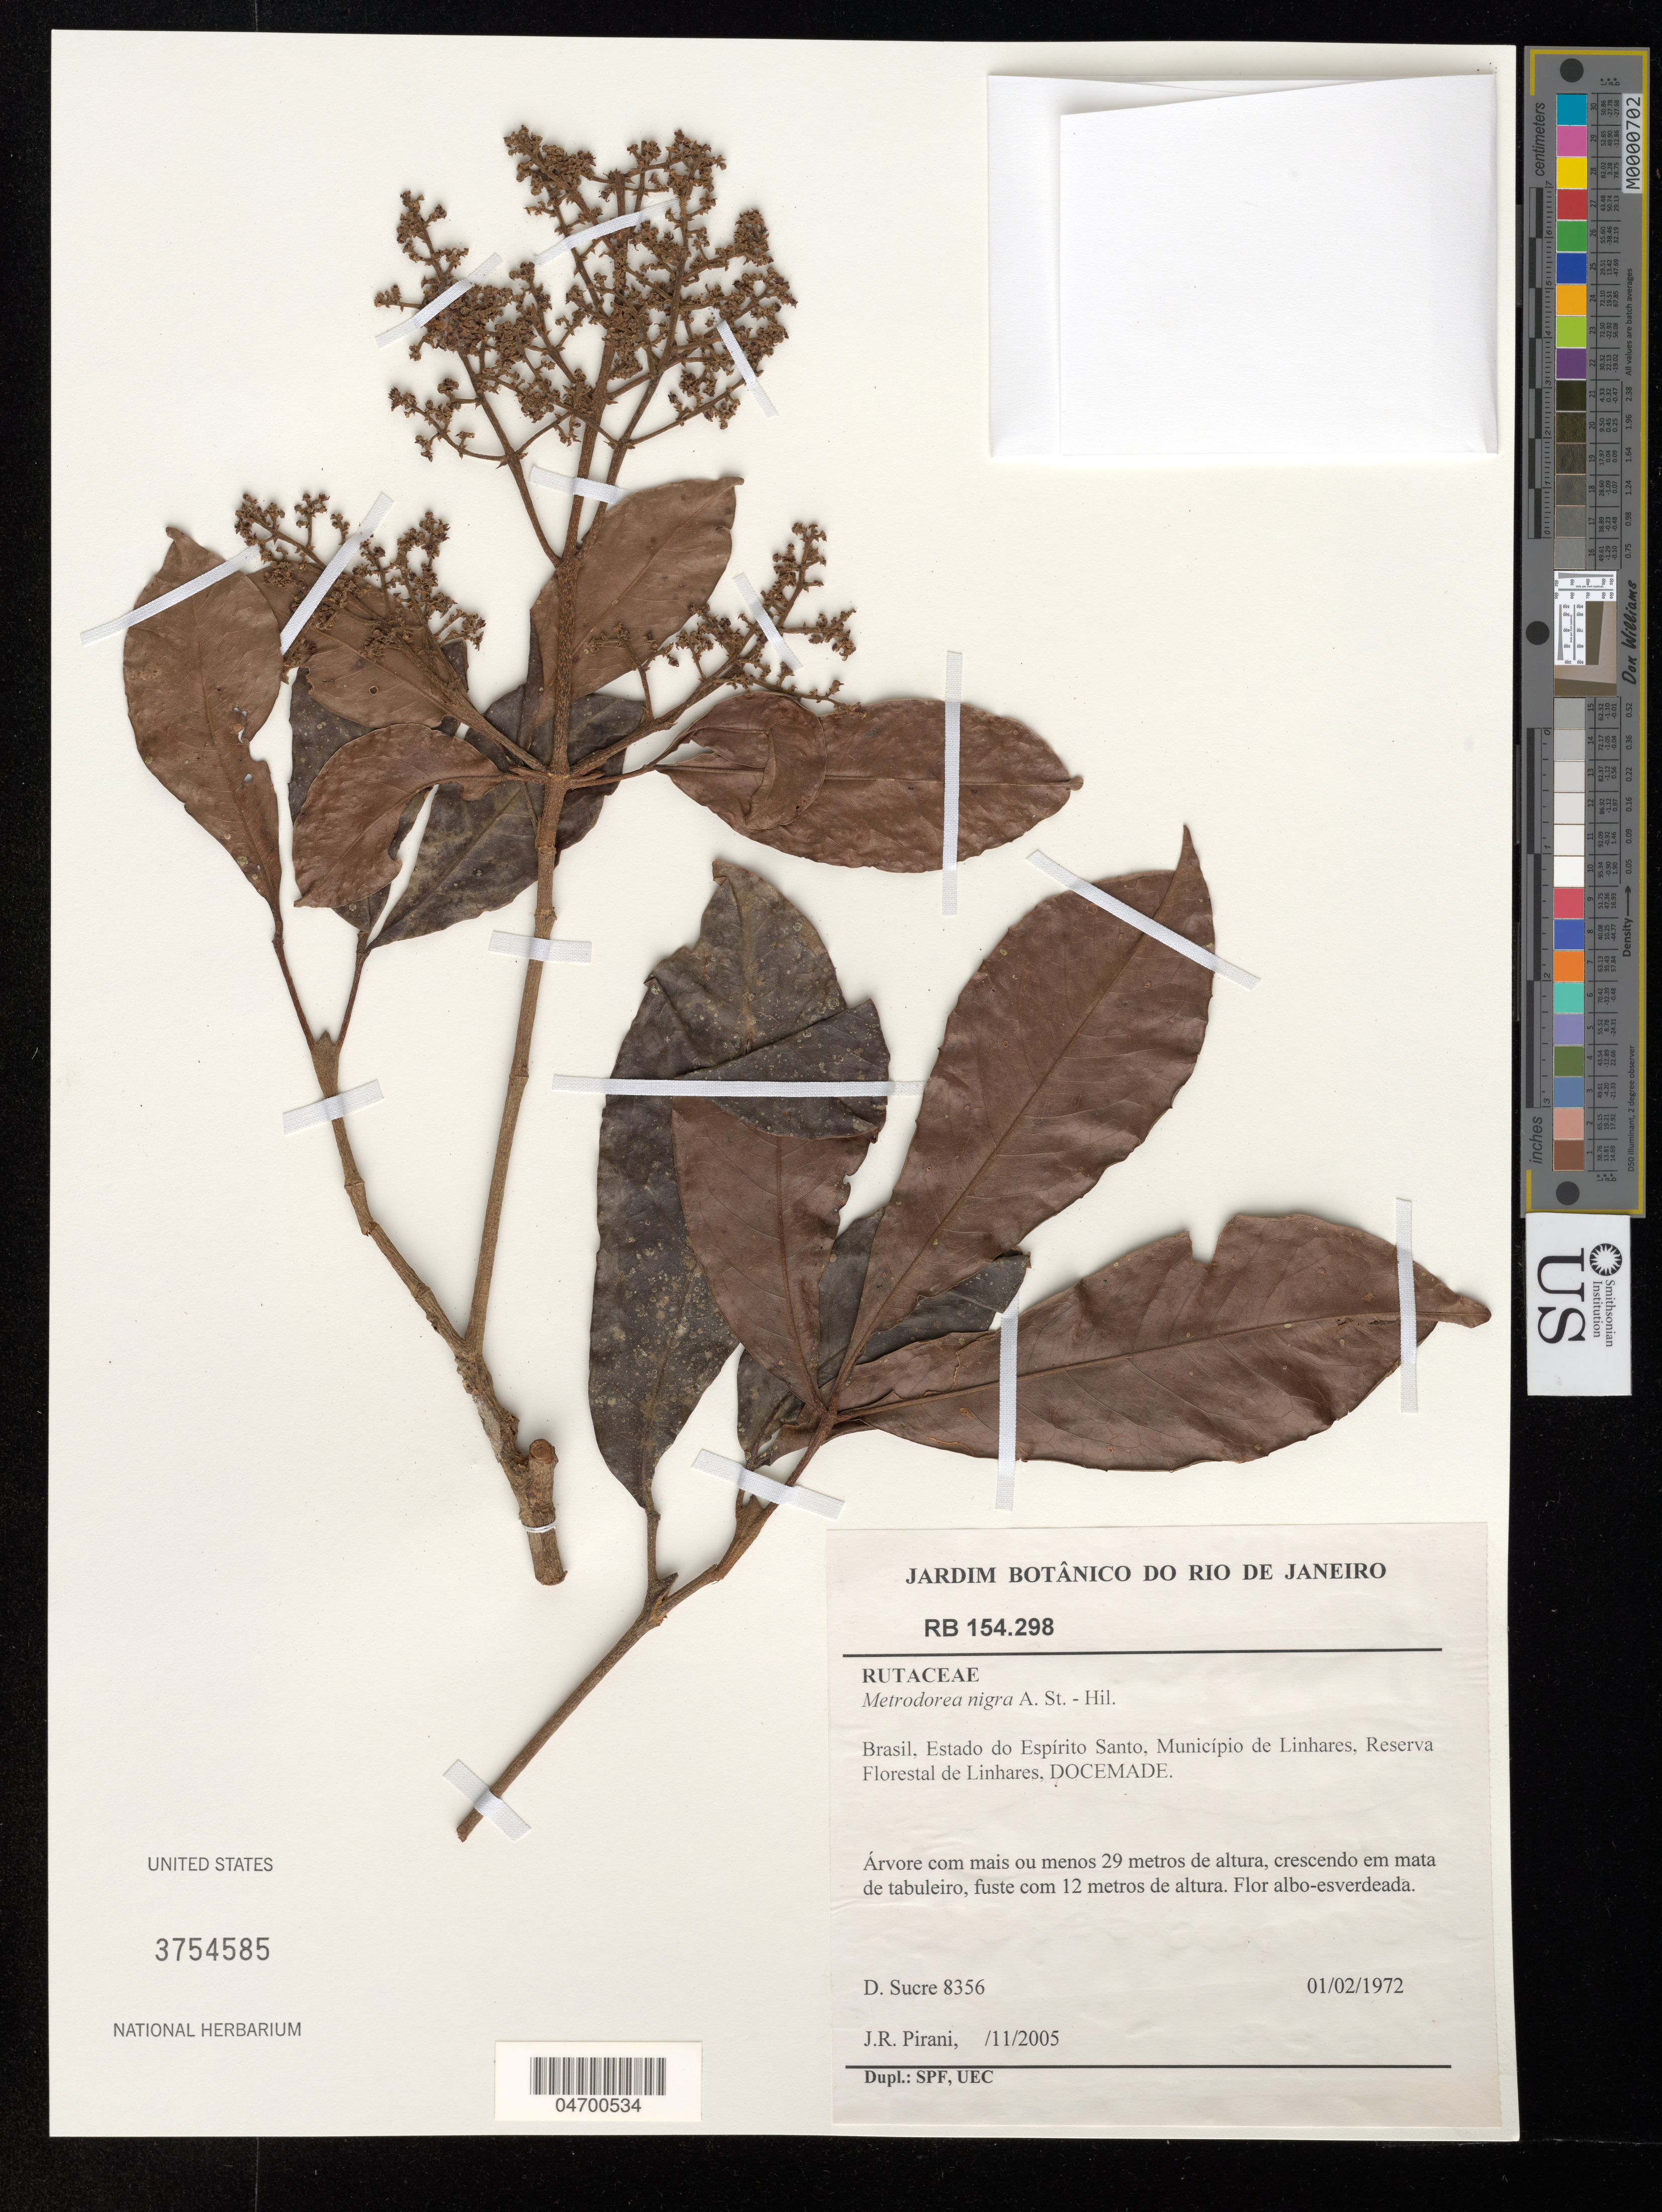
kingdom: Plantae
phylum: Tracheophyta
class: Magnoliopsida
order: Sapindales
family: Rutaceae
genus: Metrodorea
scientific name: Metrodorea nigra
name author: A. St.-Hil.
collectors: D. Sucre & J. R. Pirani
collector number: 8356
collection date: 1972-02-01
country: Brazil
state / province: Espírito Santo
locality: Municipio de Linhares, Reserva Florestal de Linhares, DOCEMADE.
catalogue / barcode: US 3754585